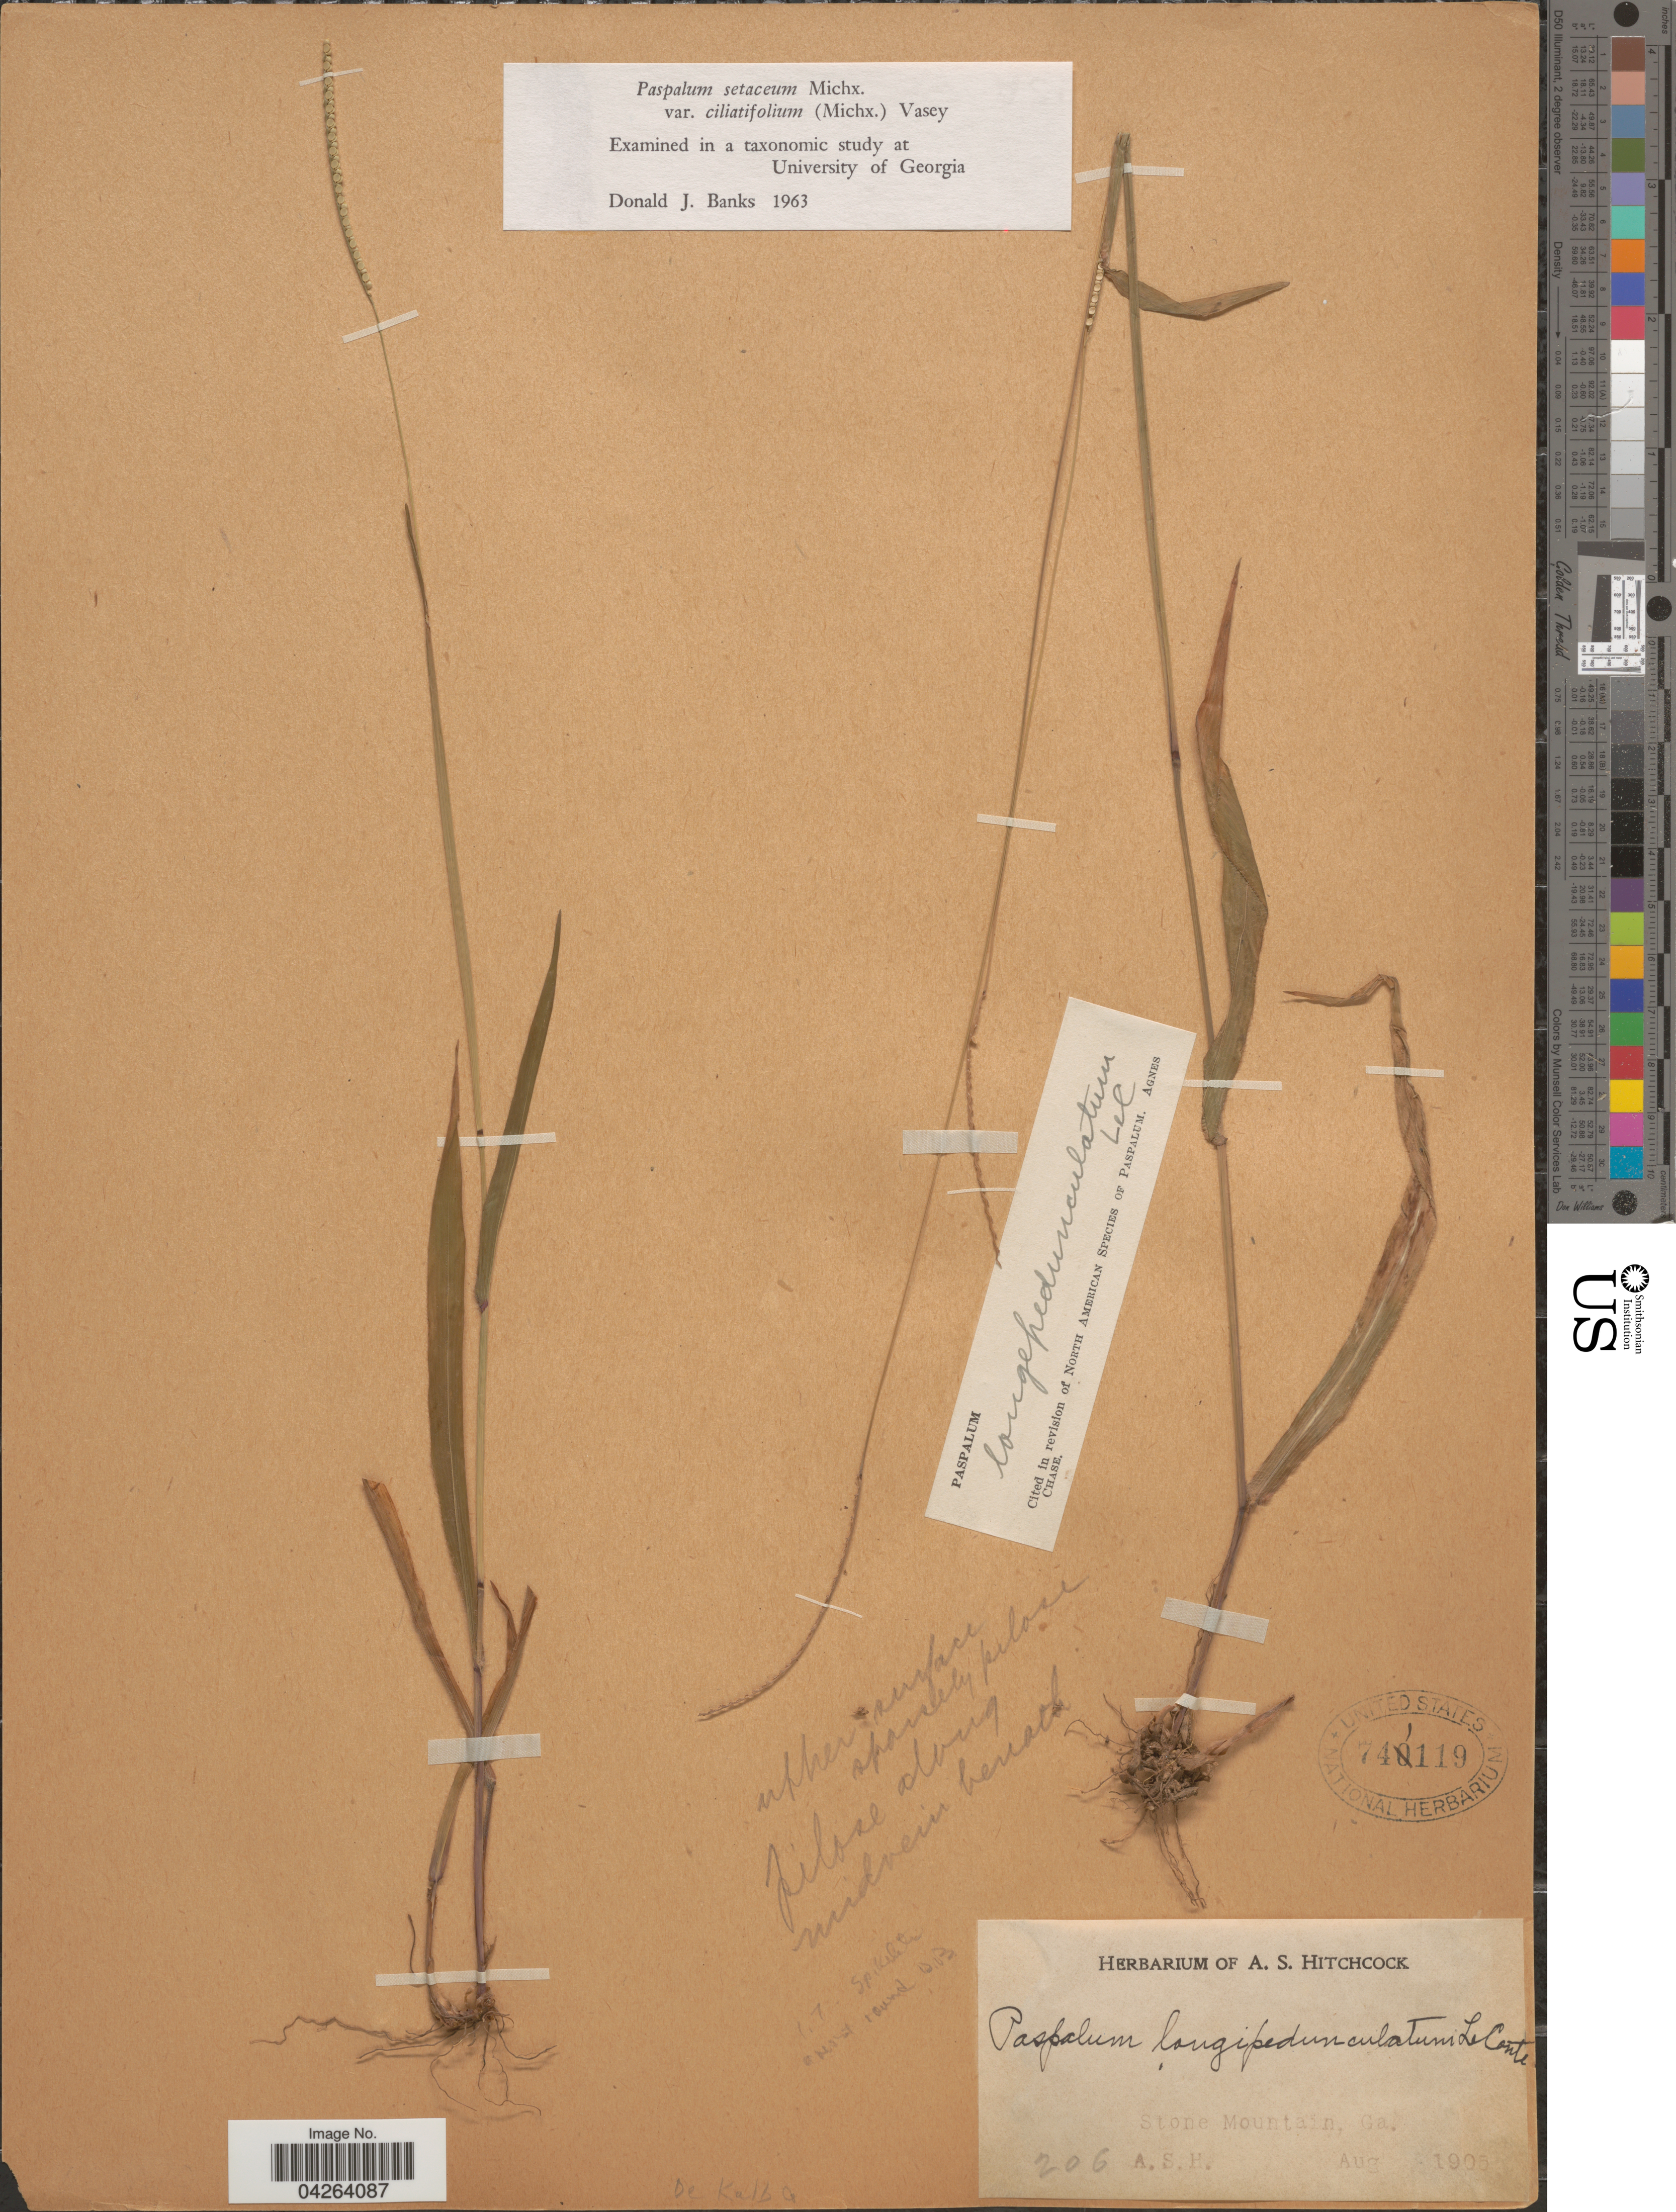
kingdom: Plantae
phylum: Tracheophyta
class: Liliopsida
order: Poales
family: Poaceae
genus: Paspalum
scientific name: Paspalum setaceum var. longipedunculatum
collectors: A. S. Hitchcock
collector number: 206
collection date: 1905-08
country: United States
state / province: Georgia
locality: Stone Mountain. Dekalb Co.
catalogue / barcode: US 741119